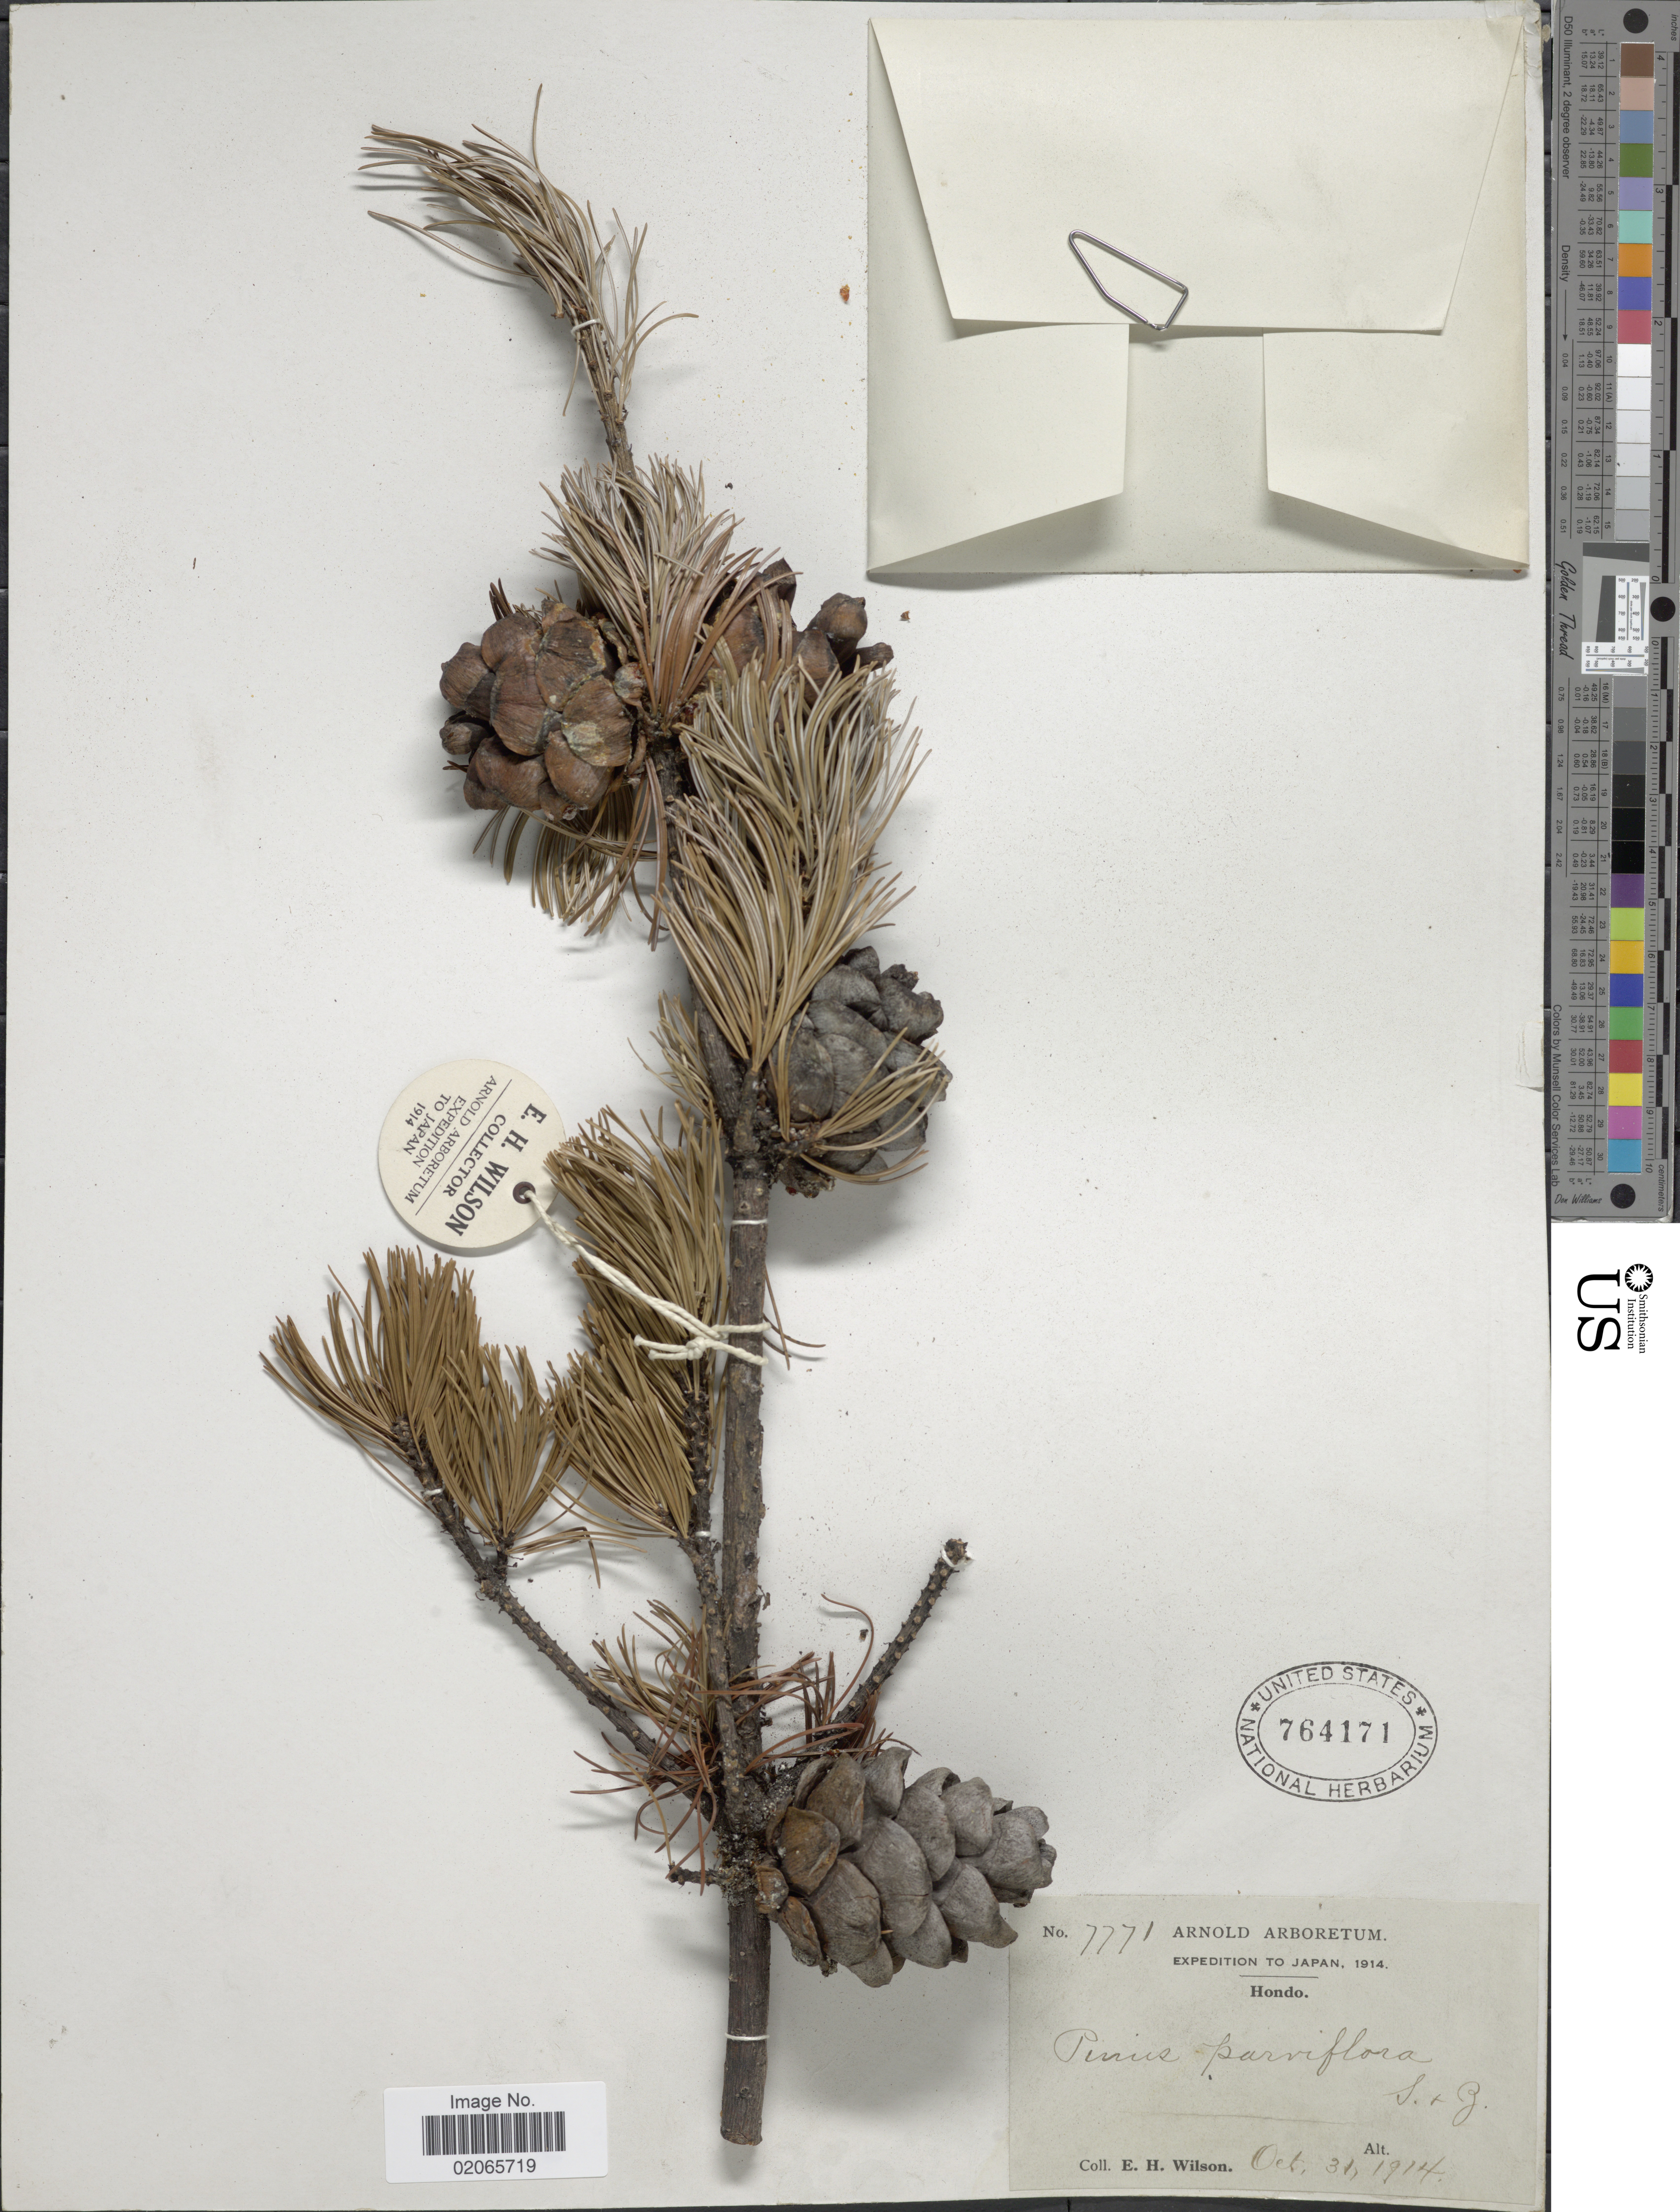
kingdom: Plantae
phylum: Tracheophyta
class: Pinopsida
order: Pinales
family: Pinaceae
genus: Pinus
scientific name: Pinus parviflora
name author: Siebold & Zucc.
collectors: E. Wilson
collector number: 7771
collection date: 1914-10-31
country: Japan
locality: Hondo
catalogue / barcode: US 764171